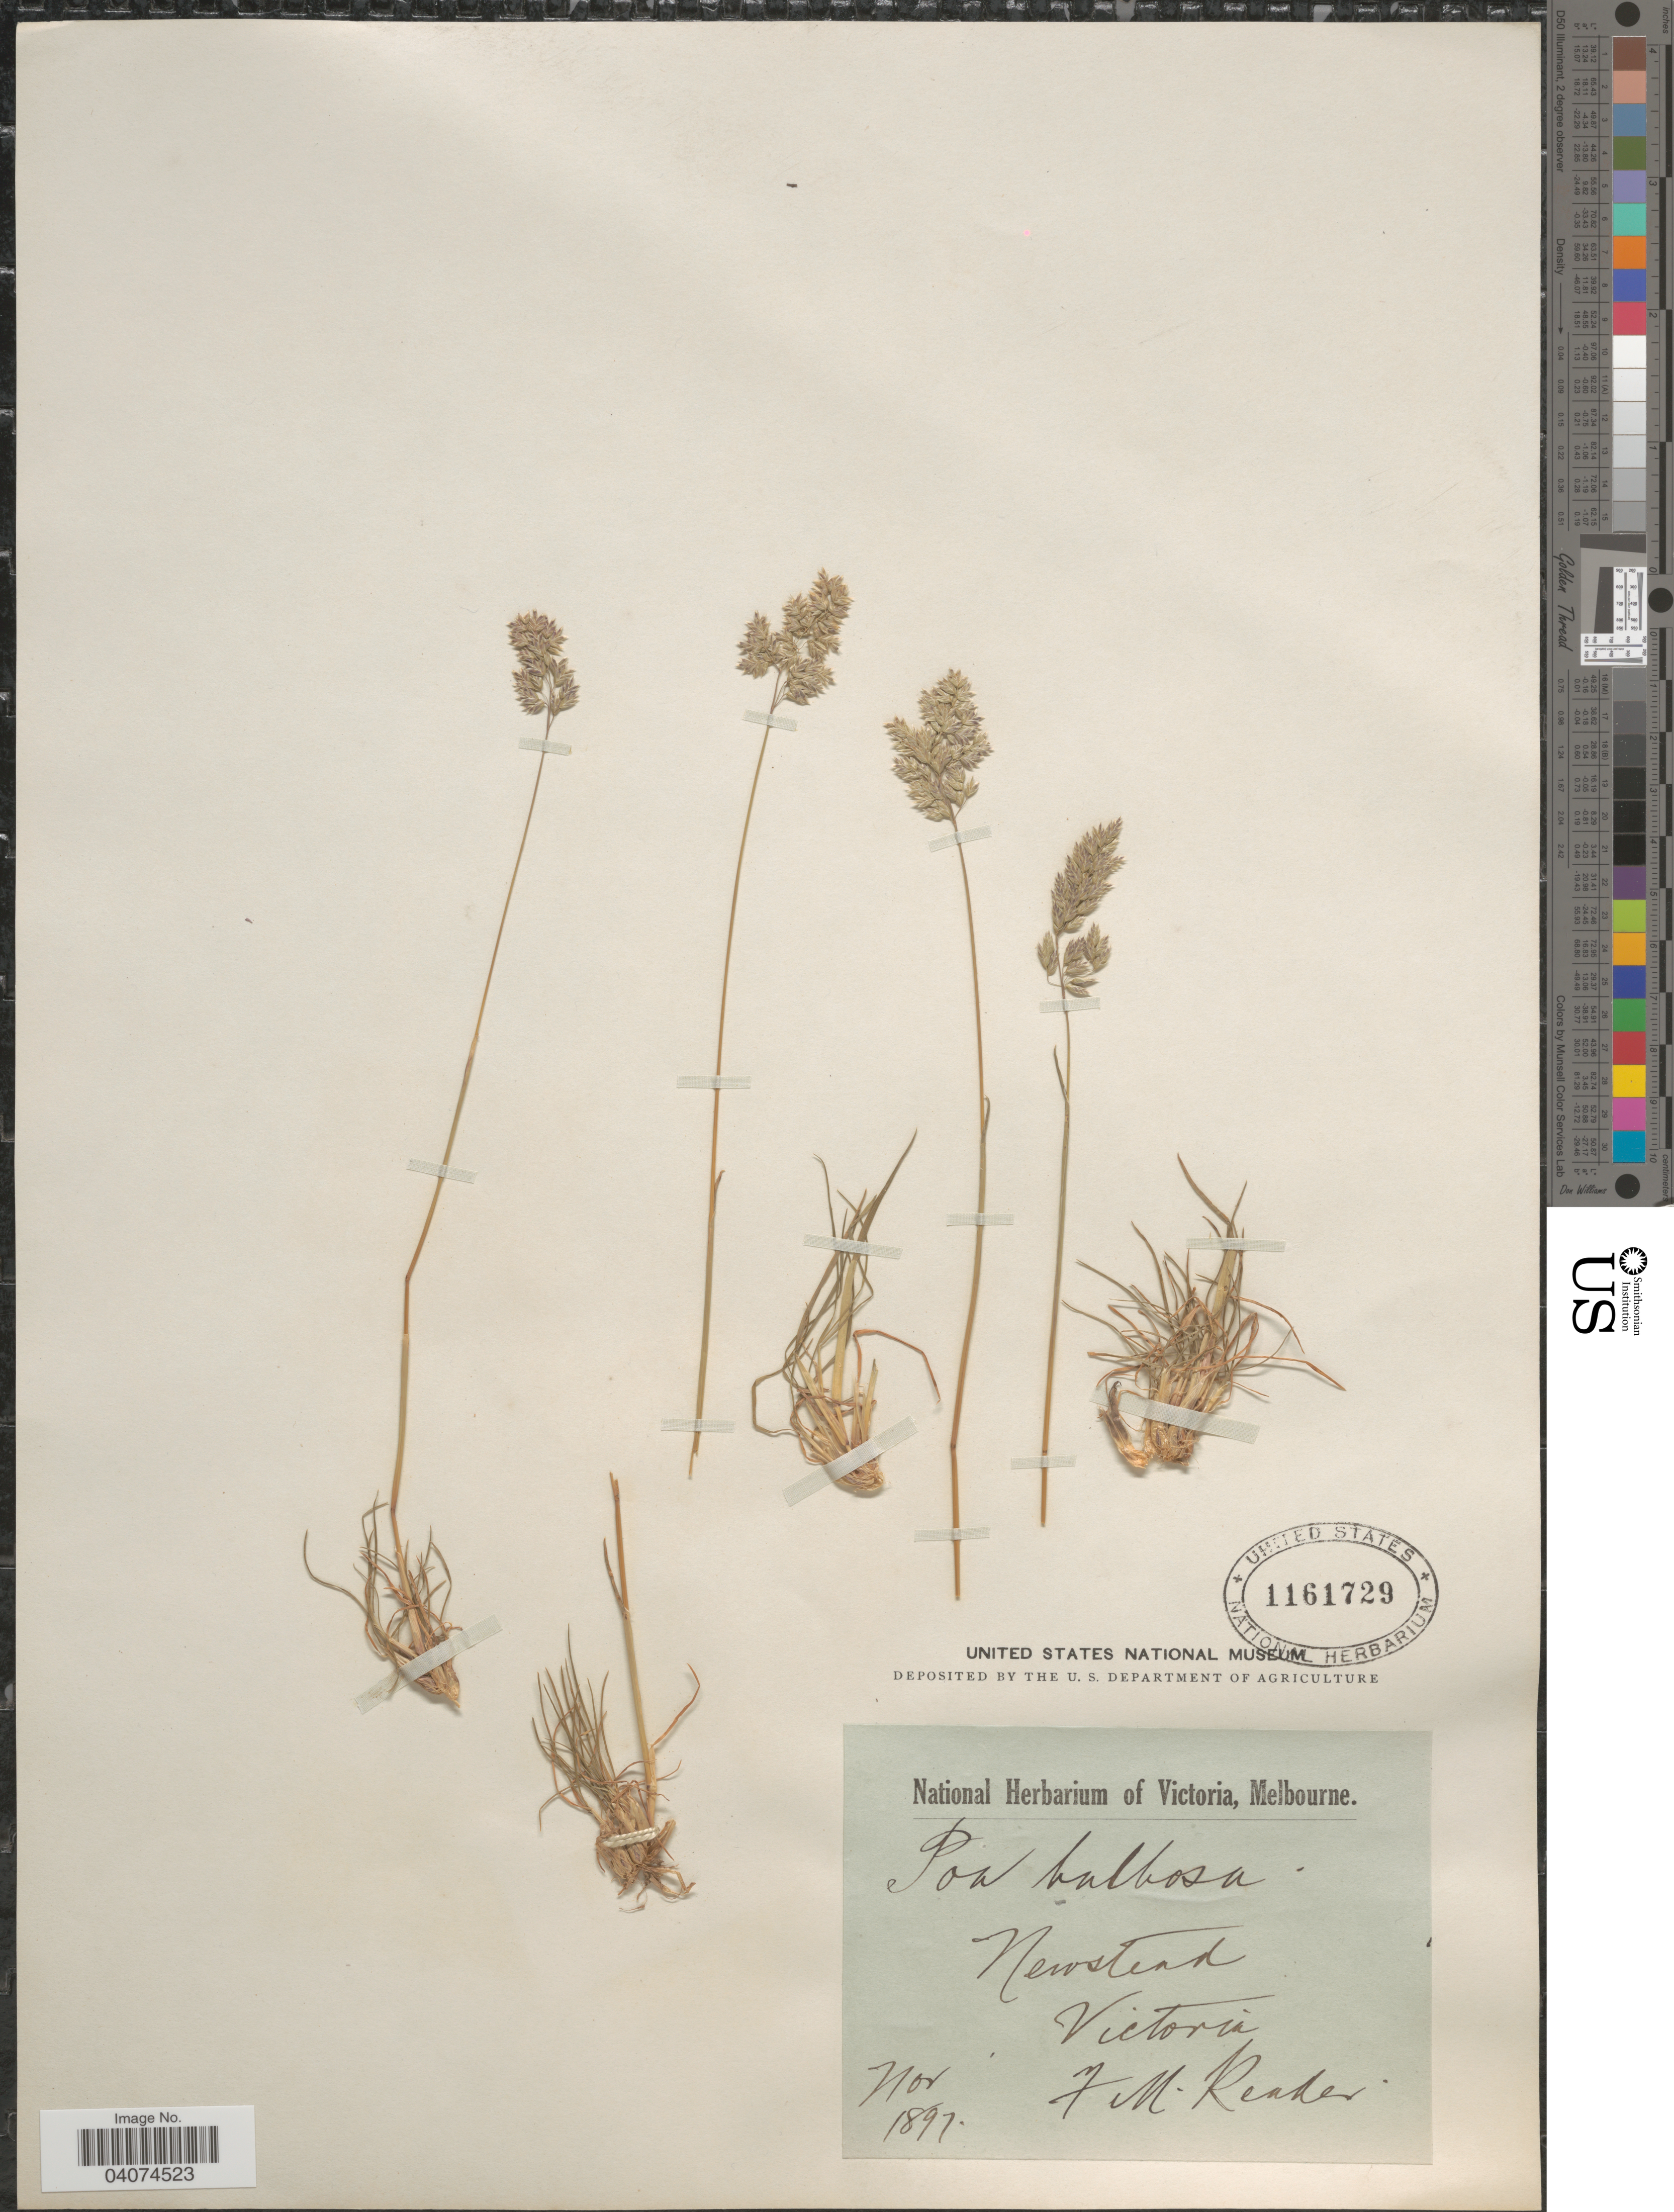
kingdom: Plantae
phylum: Tracheophyta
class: Liliopsida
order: Poales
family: Poaceae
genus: Poa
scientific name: Poa bulbosa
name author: L.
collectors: F. Reader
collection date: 1897-11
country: Australia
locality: Newstead. Victoria.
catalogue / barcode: US 1161729